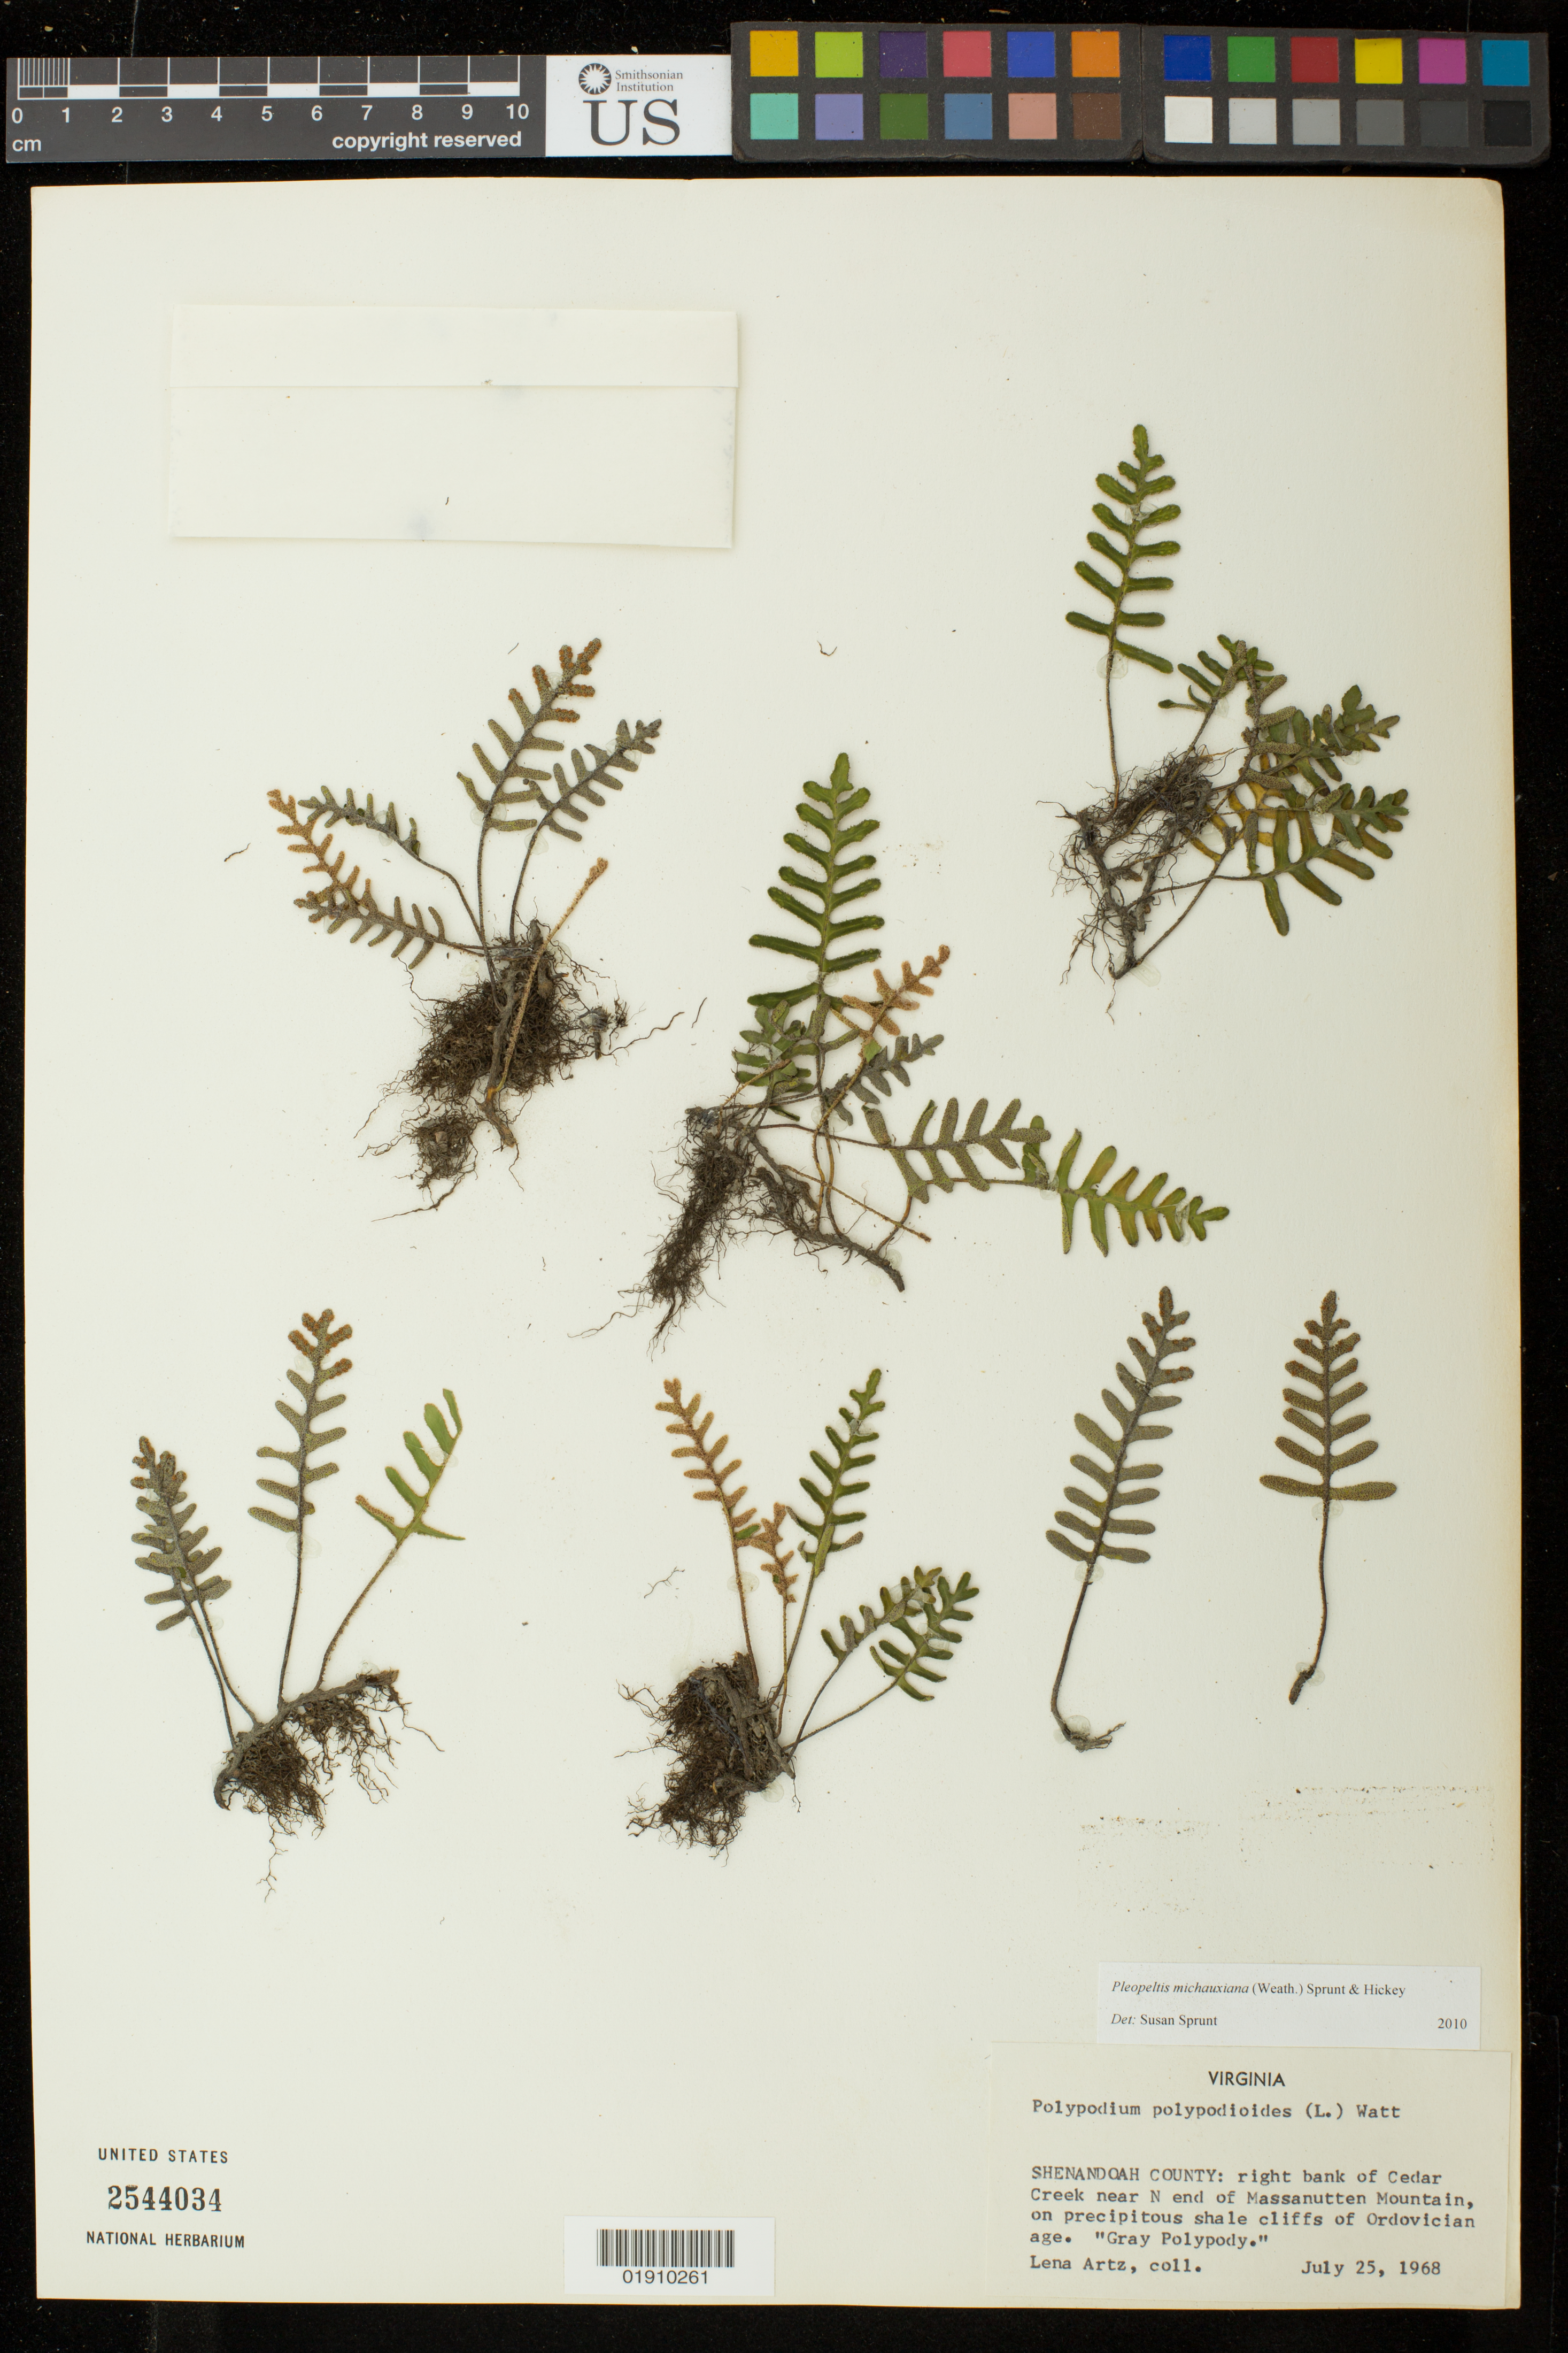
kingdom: Plantae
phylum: Tracheophyta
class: Polypodiopsida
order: Polypodiales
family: Polypodiaceae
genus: Pleopeltis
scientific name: Pleopeltis michauxiana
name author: (Weath.) Hickey & Sprunt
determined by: Sprunt, S. V.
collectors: L. Artz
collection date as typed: July 25, 1968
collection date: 1968-07-25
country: United States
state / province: Virginia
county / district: Shenandoah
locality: Shenandoah County: right bank of Cedar Creek near N end of Massanutten Mountain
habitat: on precipitous shale cliffs of Ordovician age. "Gray Polypody"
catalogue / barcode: US 2544034